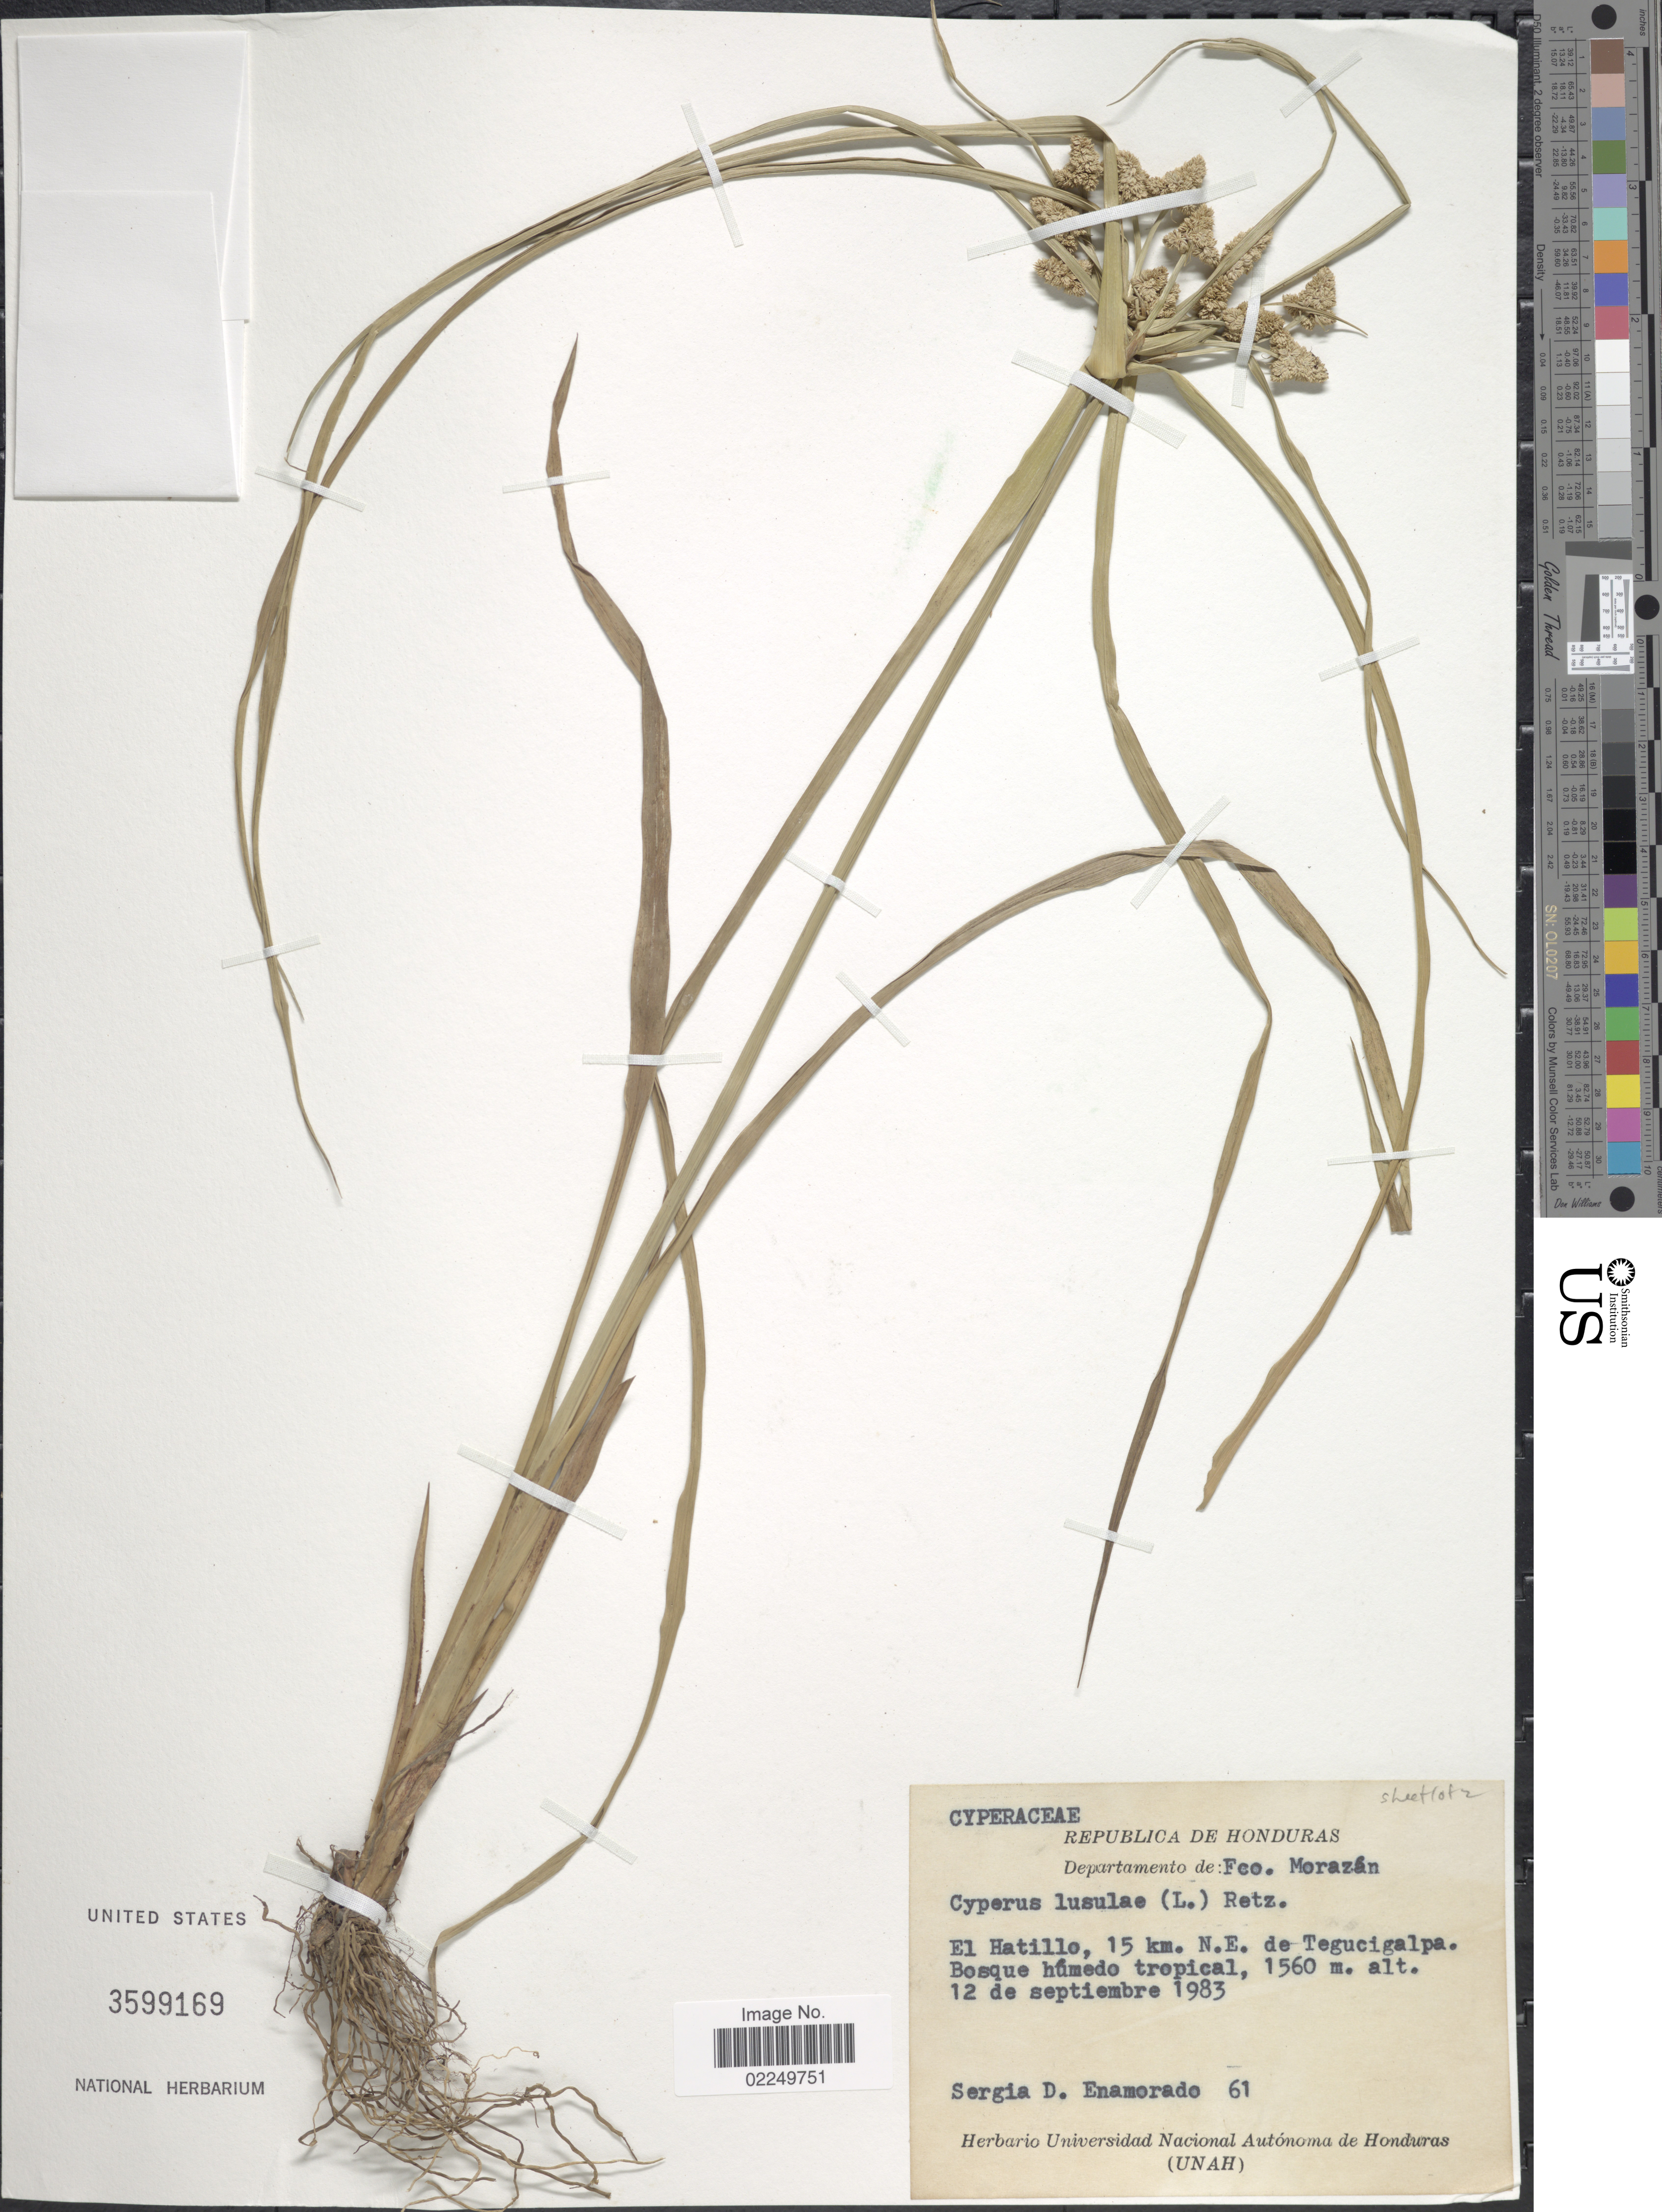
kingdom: Plantae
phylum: Tracheophyta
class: Liliopsida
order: Poales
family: Cyperaceae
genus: Cyperus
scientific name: Cyperus luzulae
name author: (L.) Rottb. ex Retz.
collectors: S. Enamorado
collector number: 61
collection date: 1983-09-12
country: Honduras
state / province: Fco. Morazán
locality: Departamento de Fco. Morazan, El Hatillo, 15 km N.E. de Tegucigalpa Bosque humedo tropical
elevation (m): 1560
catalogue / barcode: US 3599169